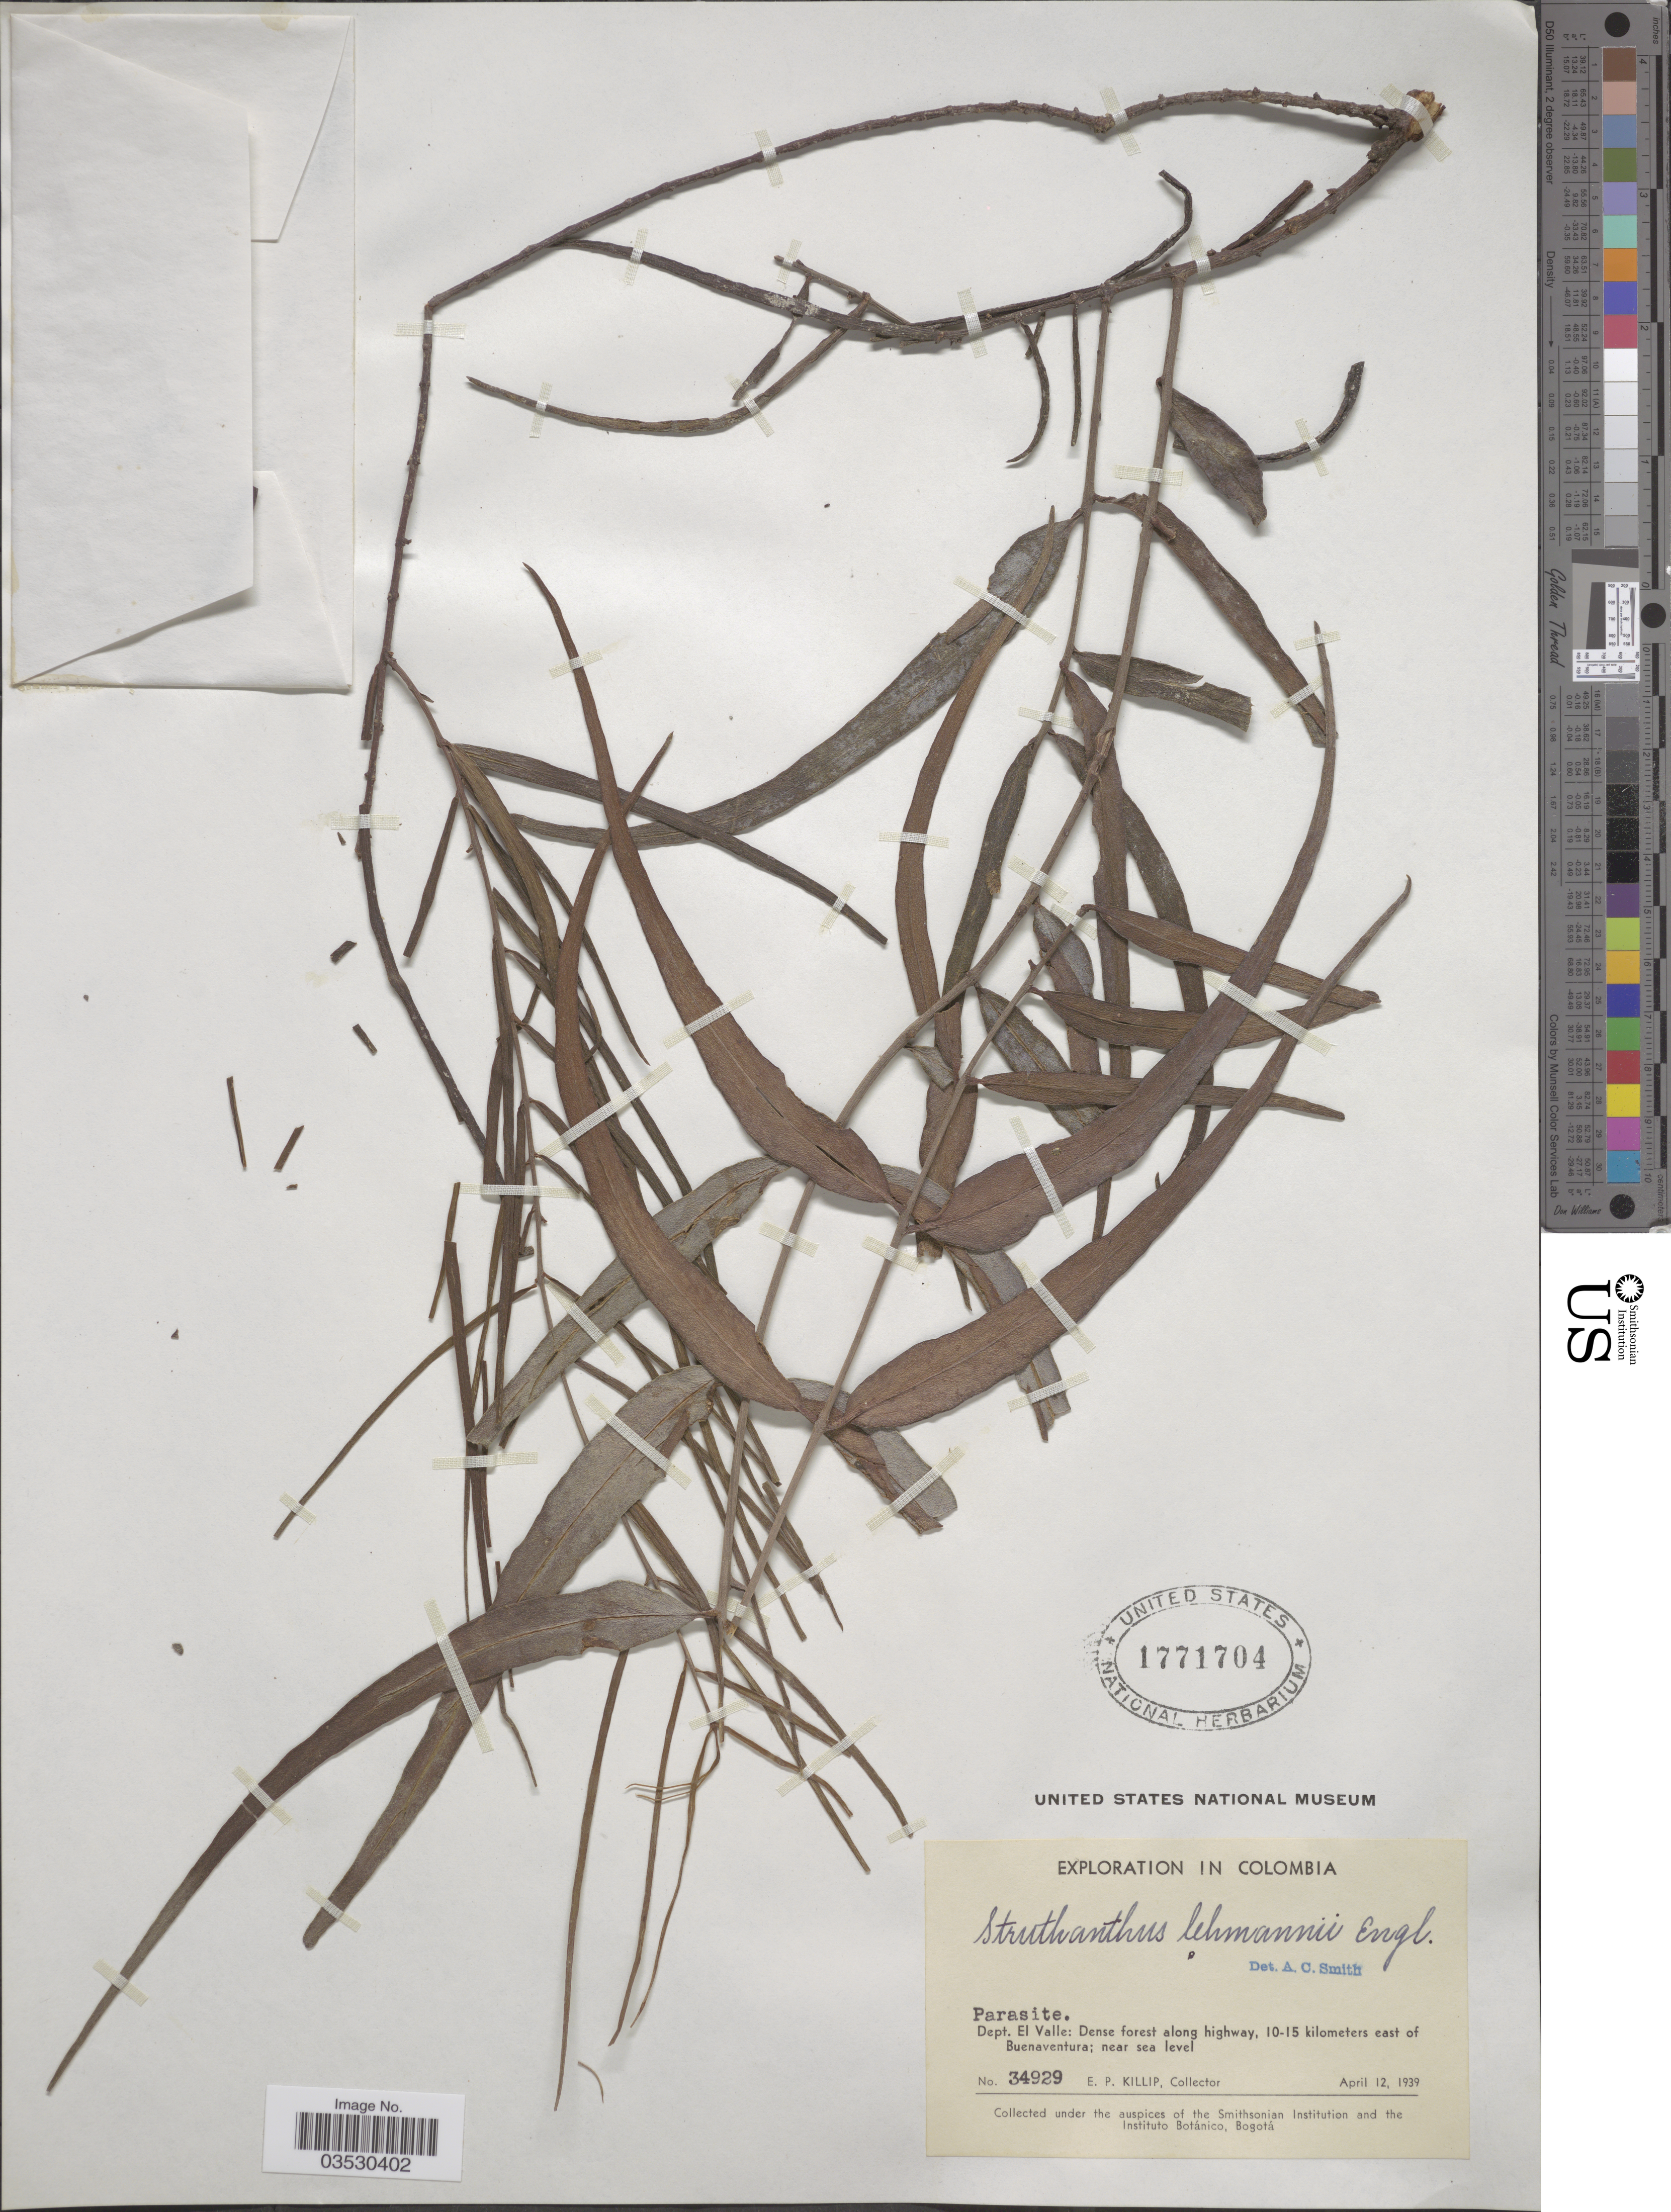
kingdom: Plantae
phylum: Tracheophyta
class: Magnoliopsida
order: Santalales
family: Loranthaceae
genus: Struthanthus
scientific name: Struthanthus lehmannii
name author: Engl.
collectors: E. P. Killip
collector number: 34929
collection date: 1939-04-12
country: Colombia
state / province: Valle del Cauca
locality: Dept. El Valle: Dense forest along highway, 10-15 kilometers east of Buenaventura.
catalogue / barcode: US 1771704